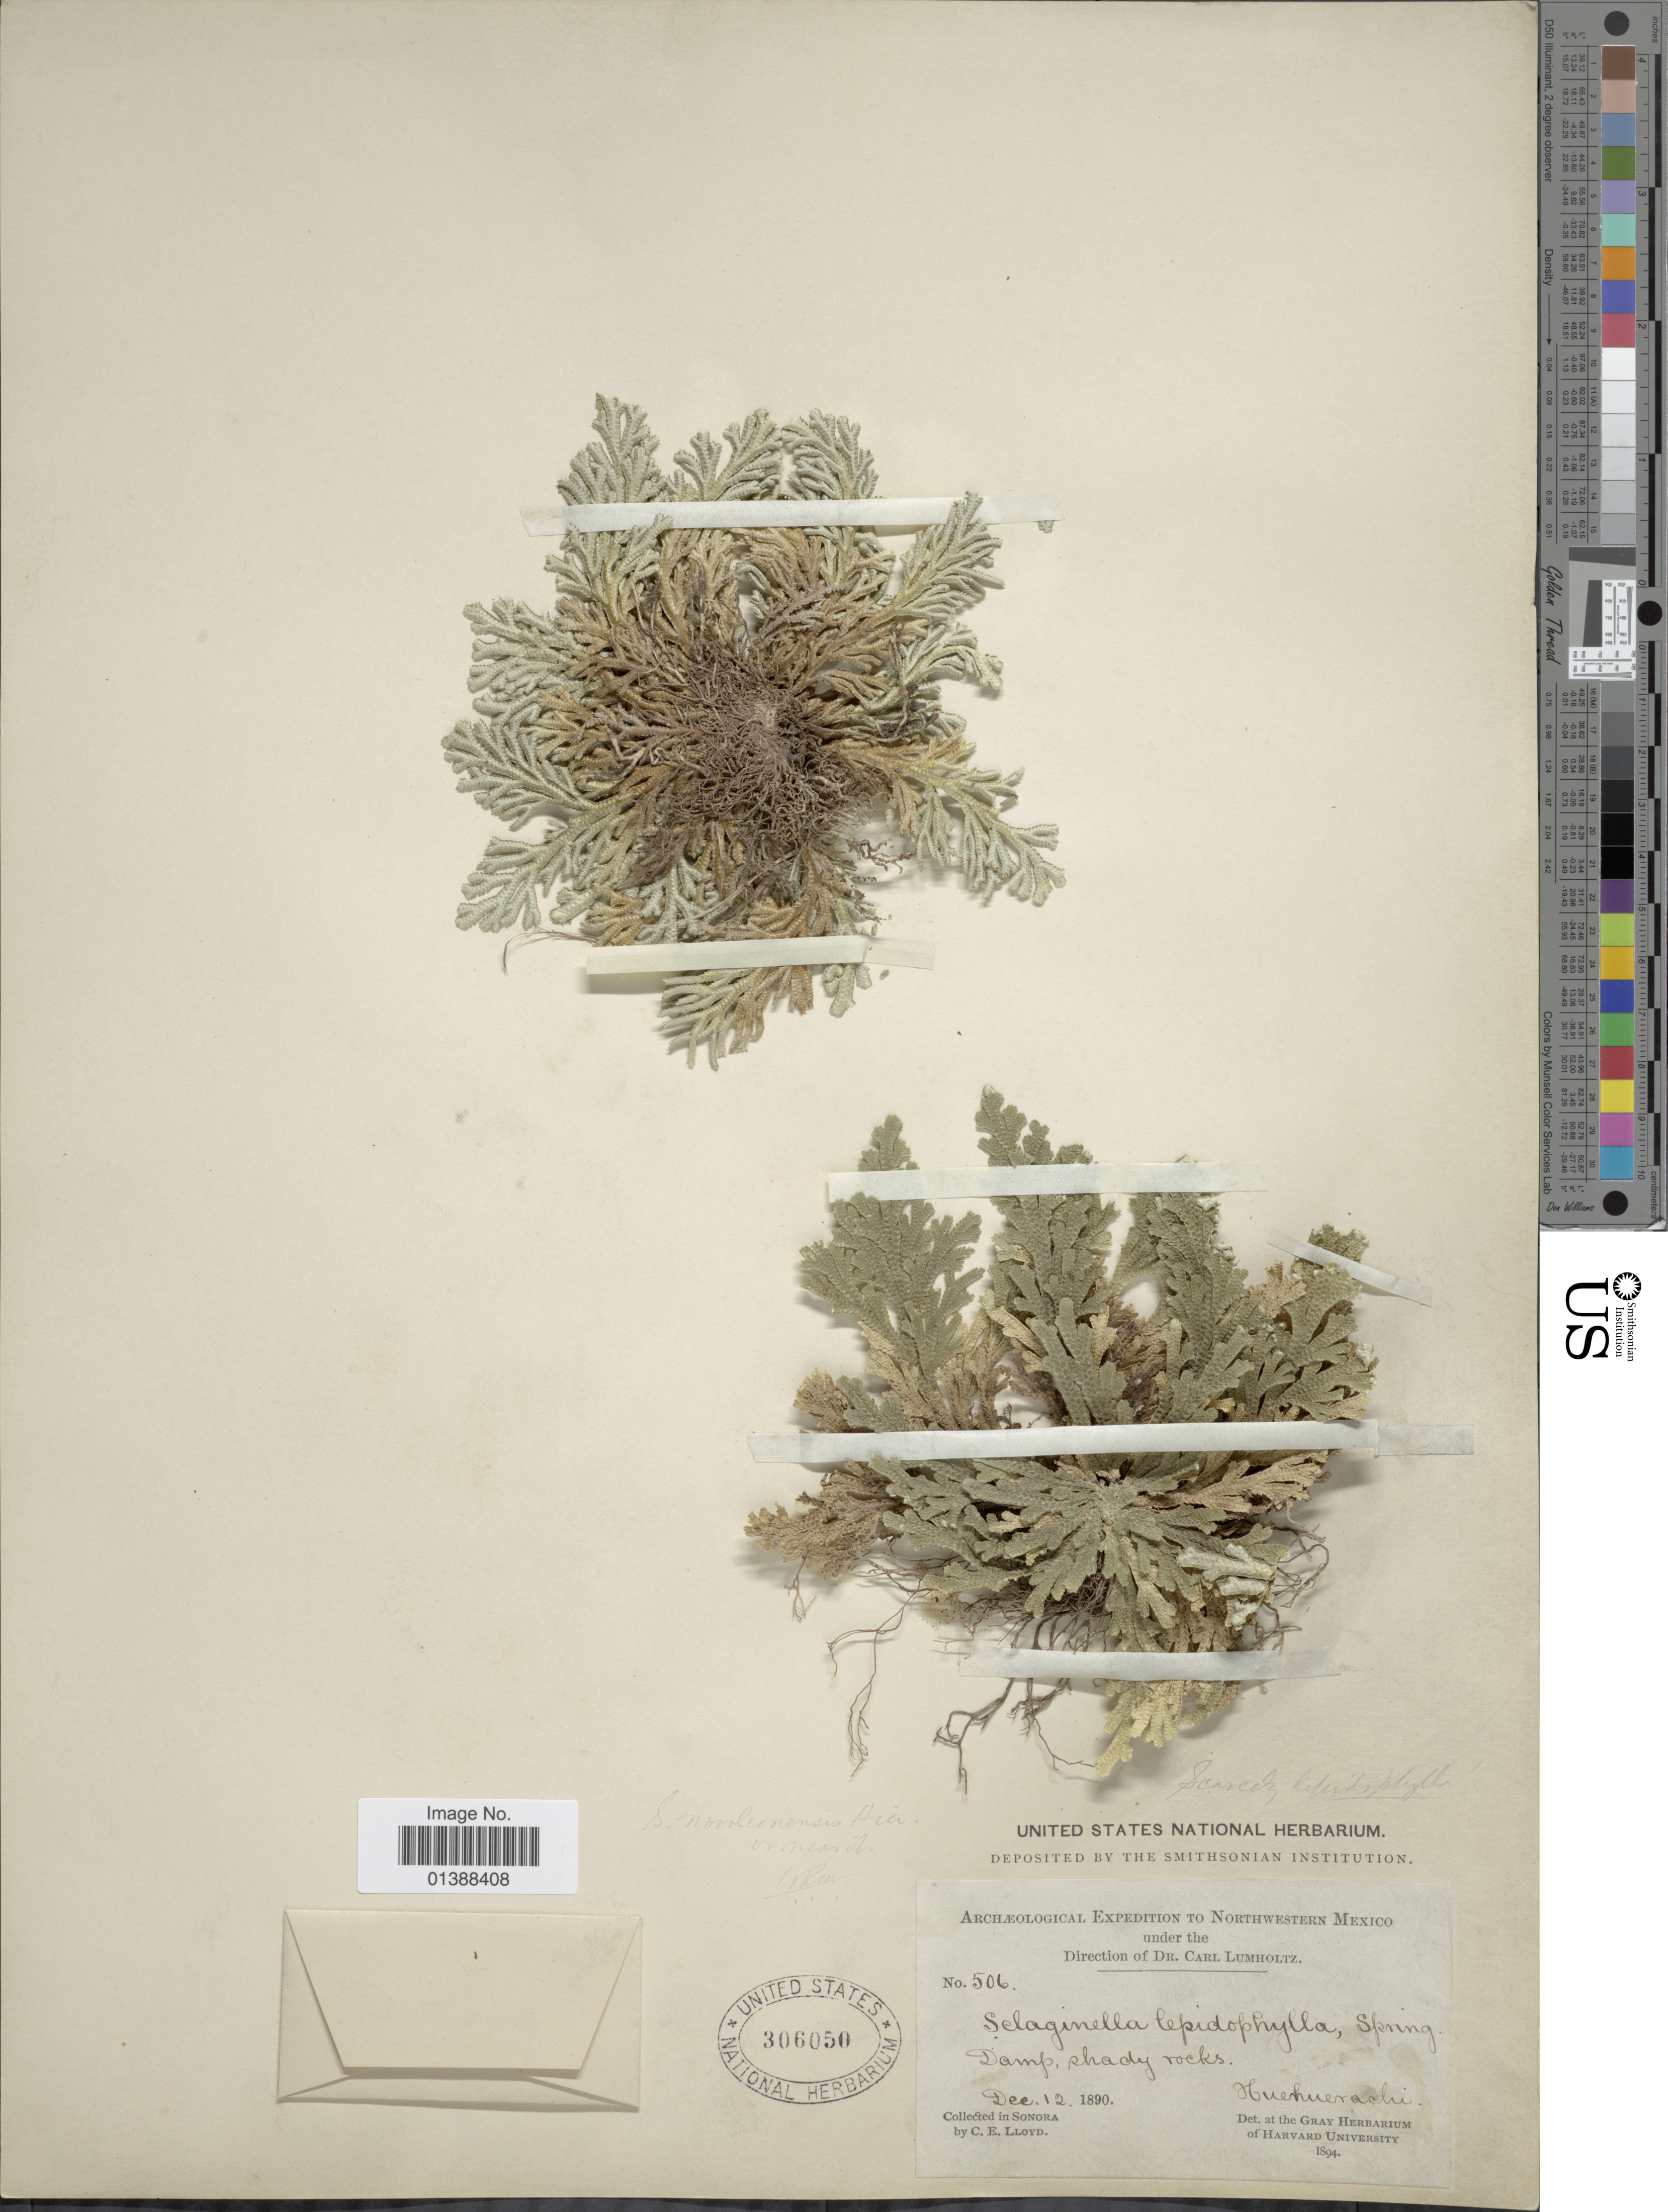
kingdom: Plantae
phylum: Tracheophyta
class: Lycopodiopsida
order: Selaginellales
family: Selaginellaceae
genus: Selaginella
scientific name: Selaginella novoleonensis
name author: Hieron.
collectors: Lloyd, C. E.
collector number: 506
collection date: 1890-12-12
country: Mexico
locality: Huehuerachi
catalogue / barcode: US 306050